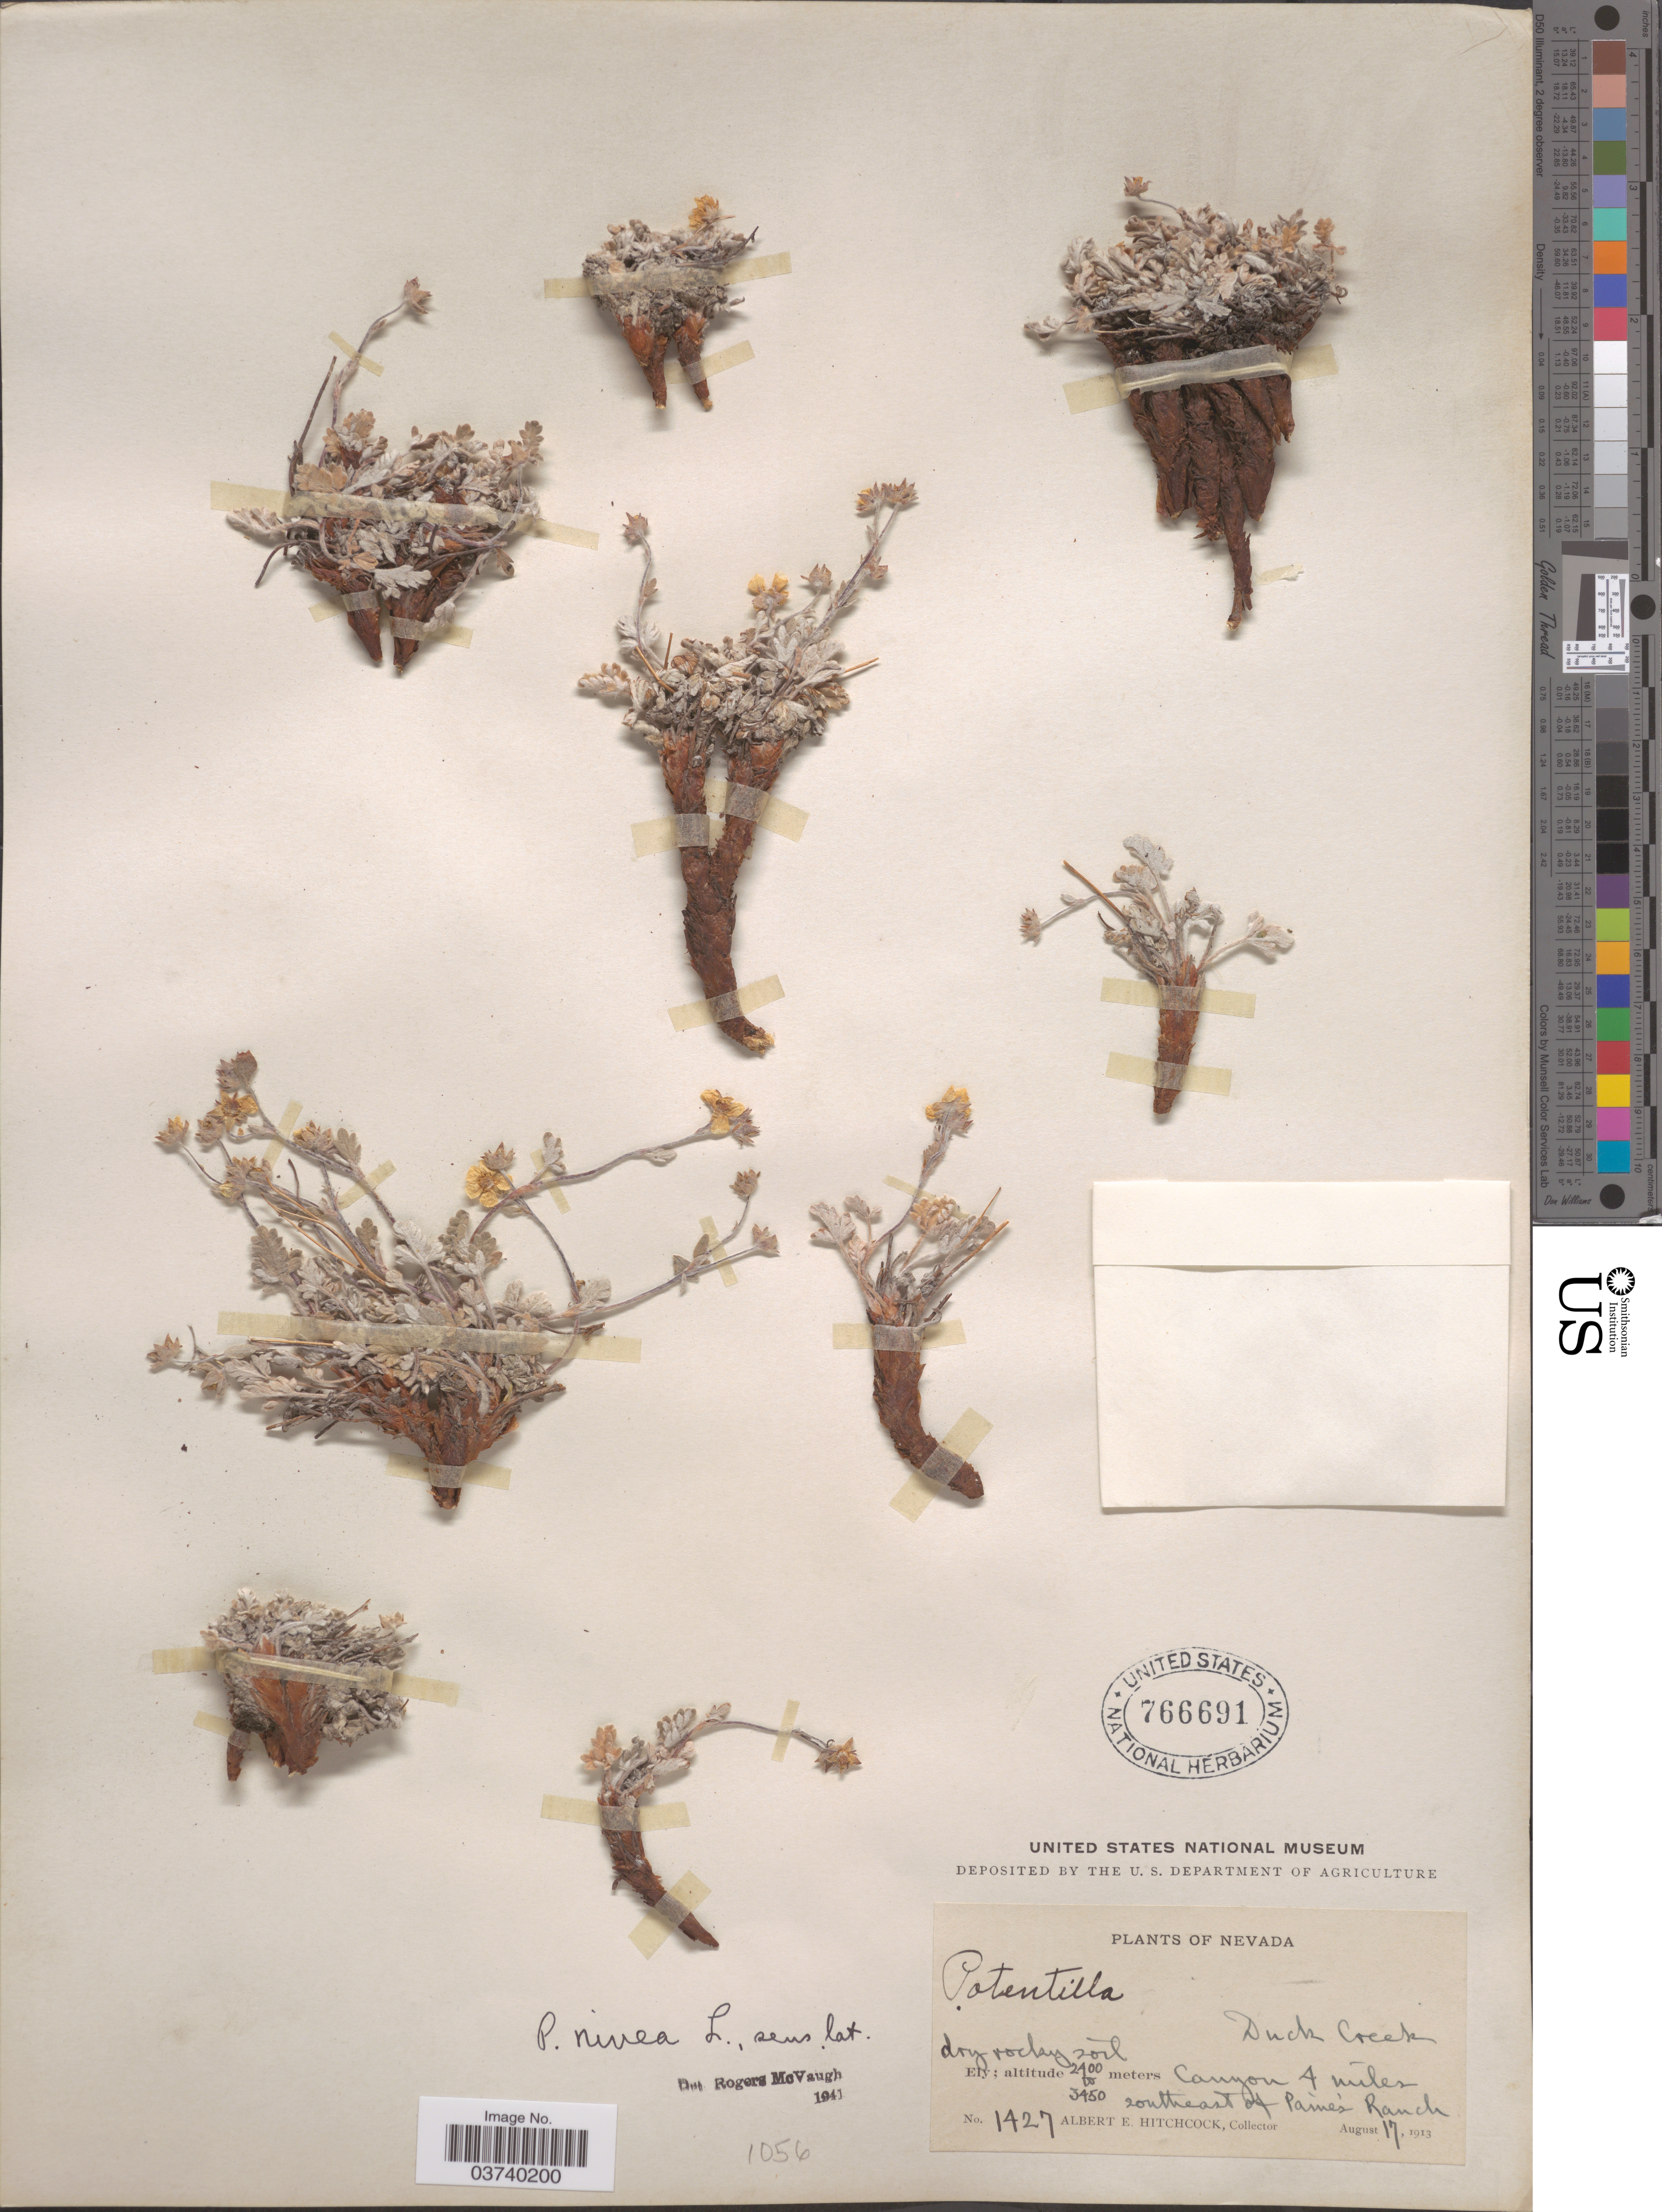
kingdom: Plantae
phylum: Tracheophyta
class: Magnoliopsida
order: Rosales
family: Rosaceae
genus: Potentilla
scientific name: Potentilla nivea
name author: L.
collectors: A. Hitchcock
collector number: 1427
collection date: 1913-08-17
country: United States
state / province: Nevada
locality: Duck Creek. Ely. Canyon 4 miles southeast of Paineś Ranch.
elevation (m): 2400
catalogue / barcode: US 766691